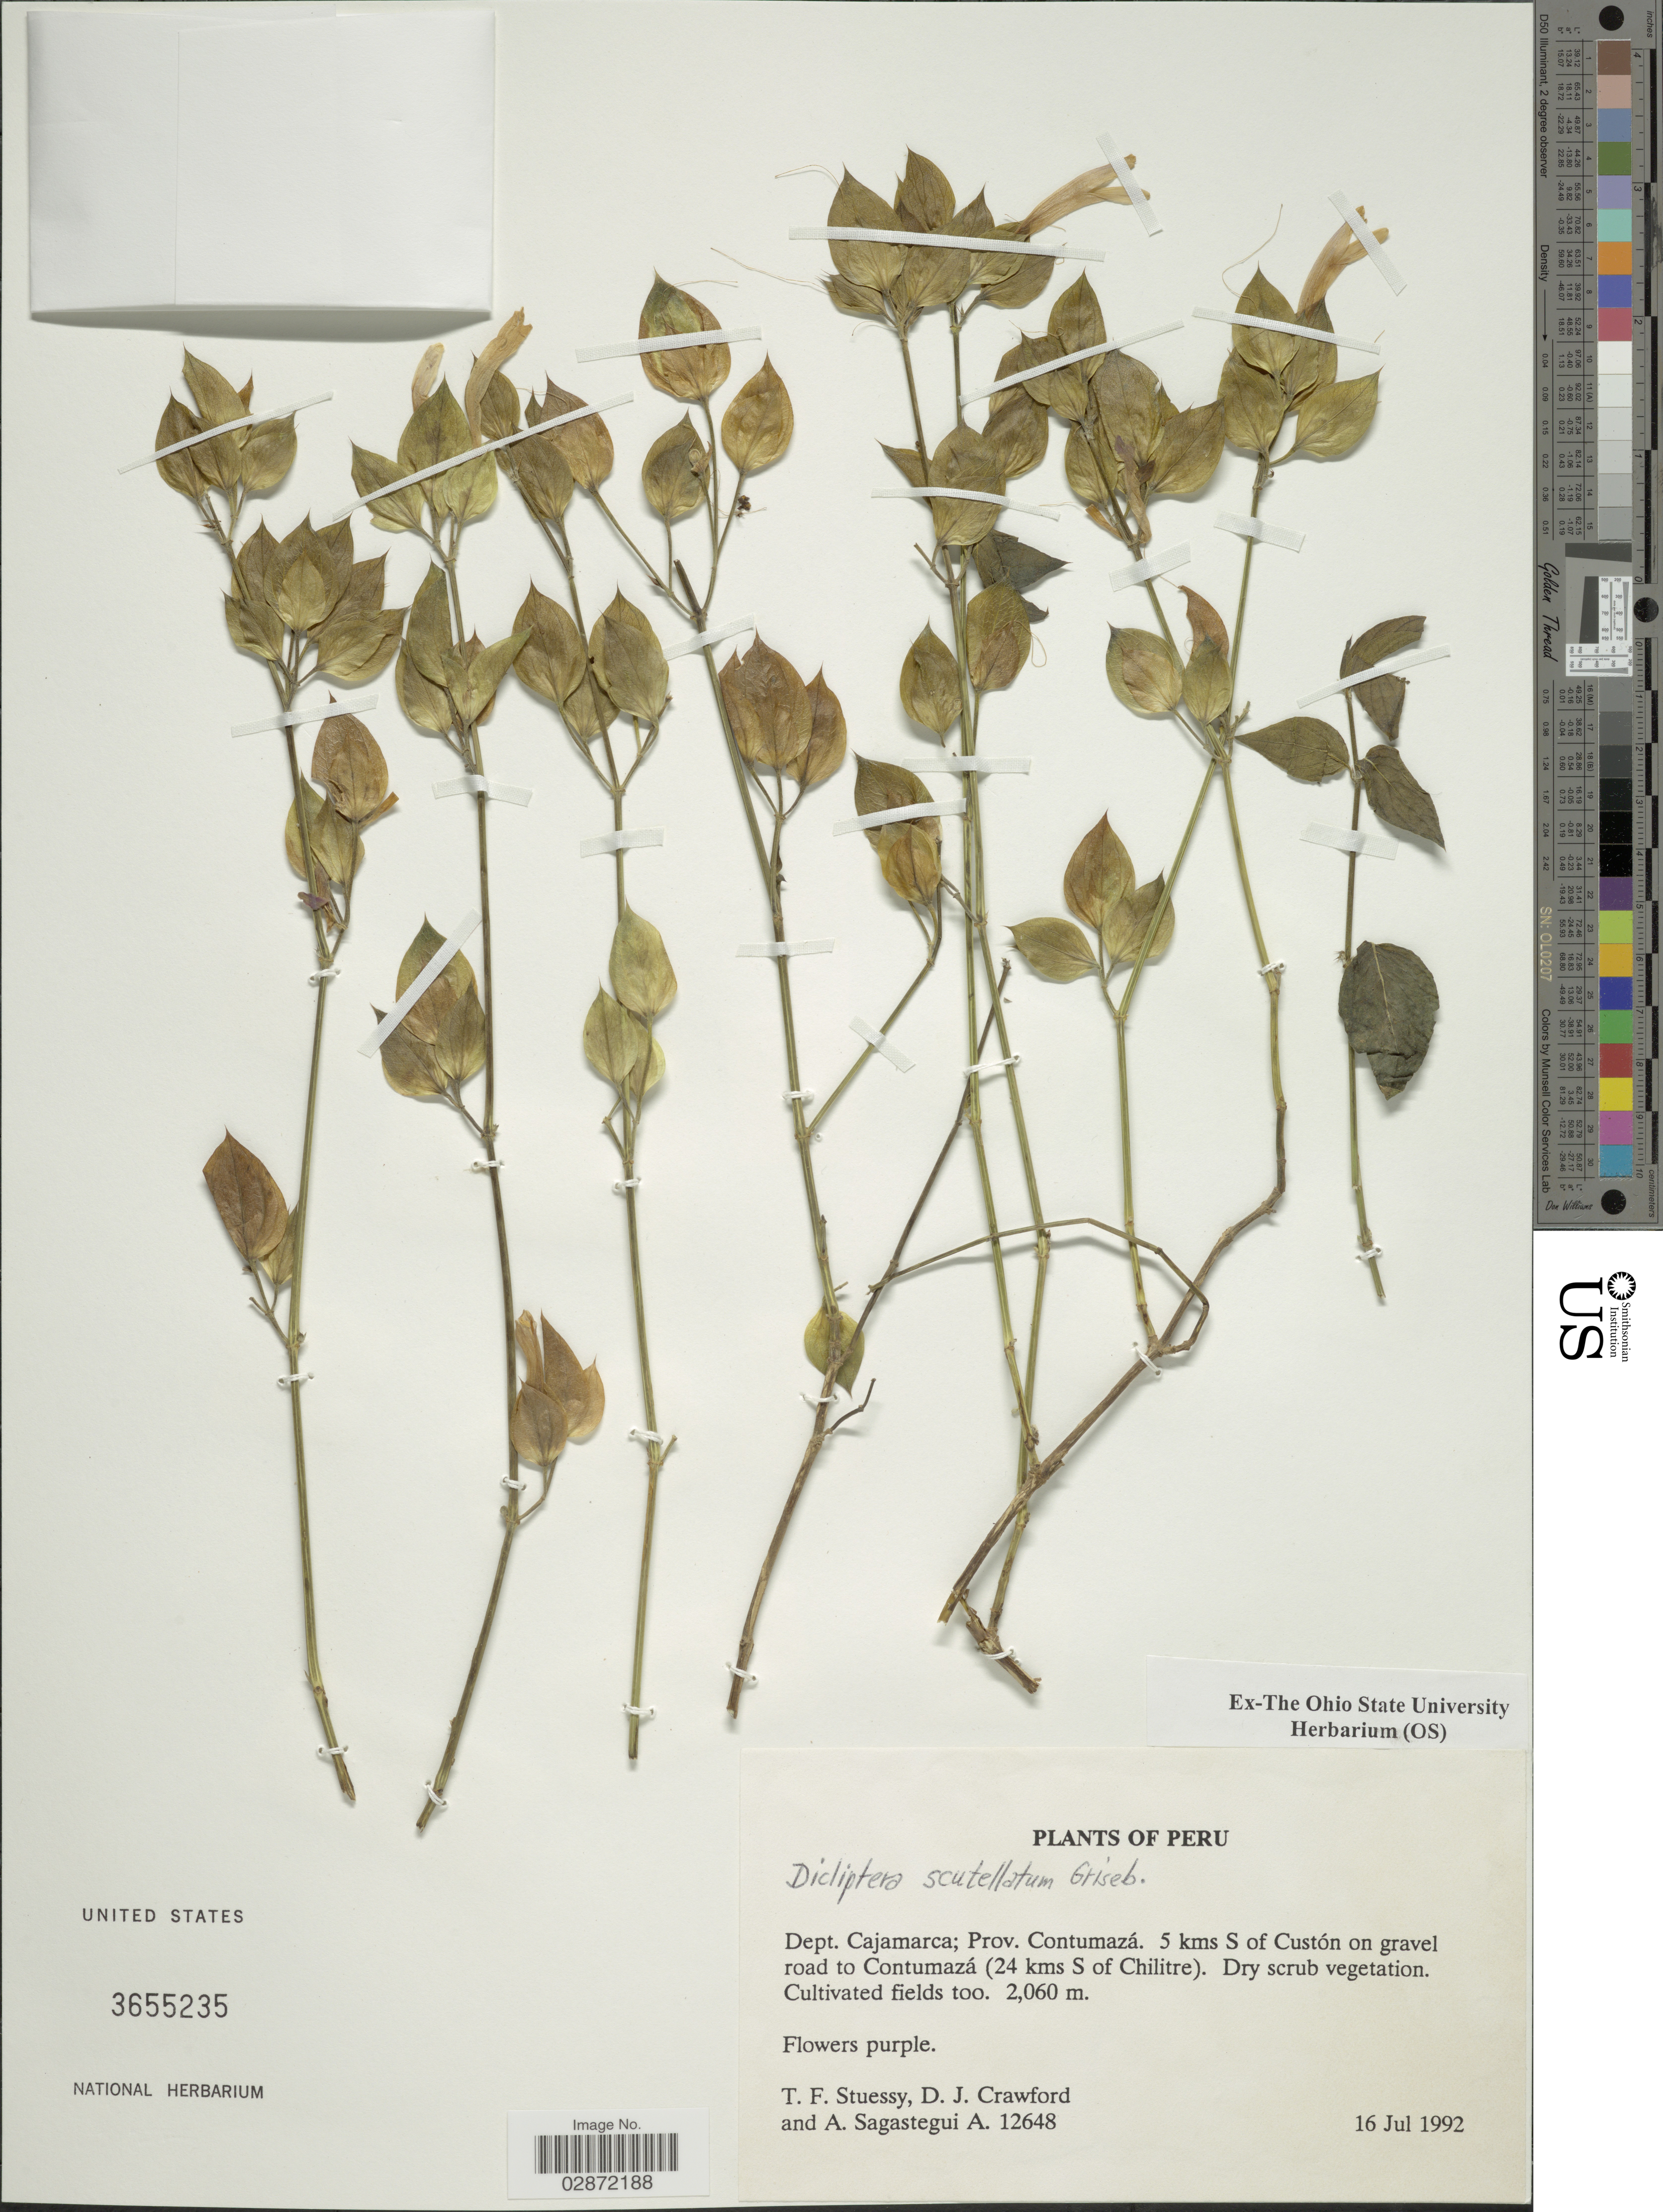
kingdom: Plantae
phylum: Tracheophyta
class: Magnoliopsida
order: Lamiales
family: Acanthaceae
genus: Dicliptera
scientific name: Dicliptera scutellata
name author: Griseb.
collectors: T. Stuessy, D. Crawford & A. Sagástegui A.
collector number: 12648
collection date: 1992-07-16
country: Peru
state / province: Cajamarca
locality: Dept. Cajamarca; Prov. Contumazá. 5 kms S of Custón on gravel road to Contumazá (24 kms S of Chilitre).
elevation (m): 2060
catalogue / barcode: US 3655235